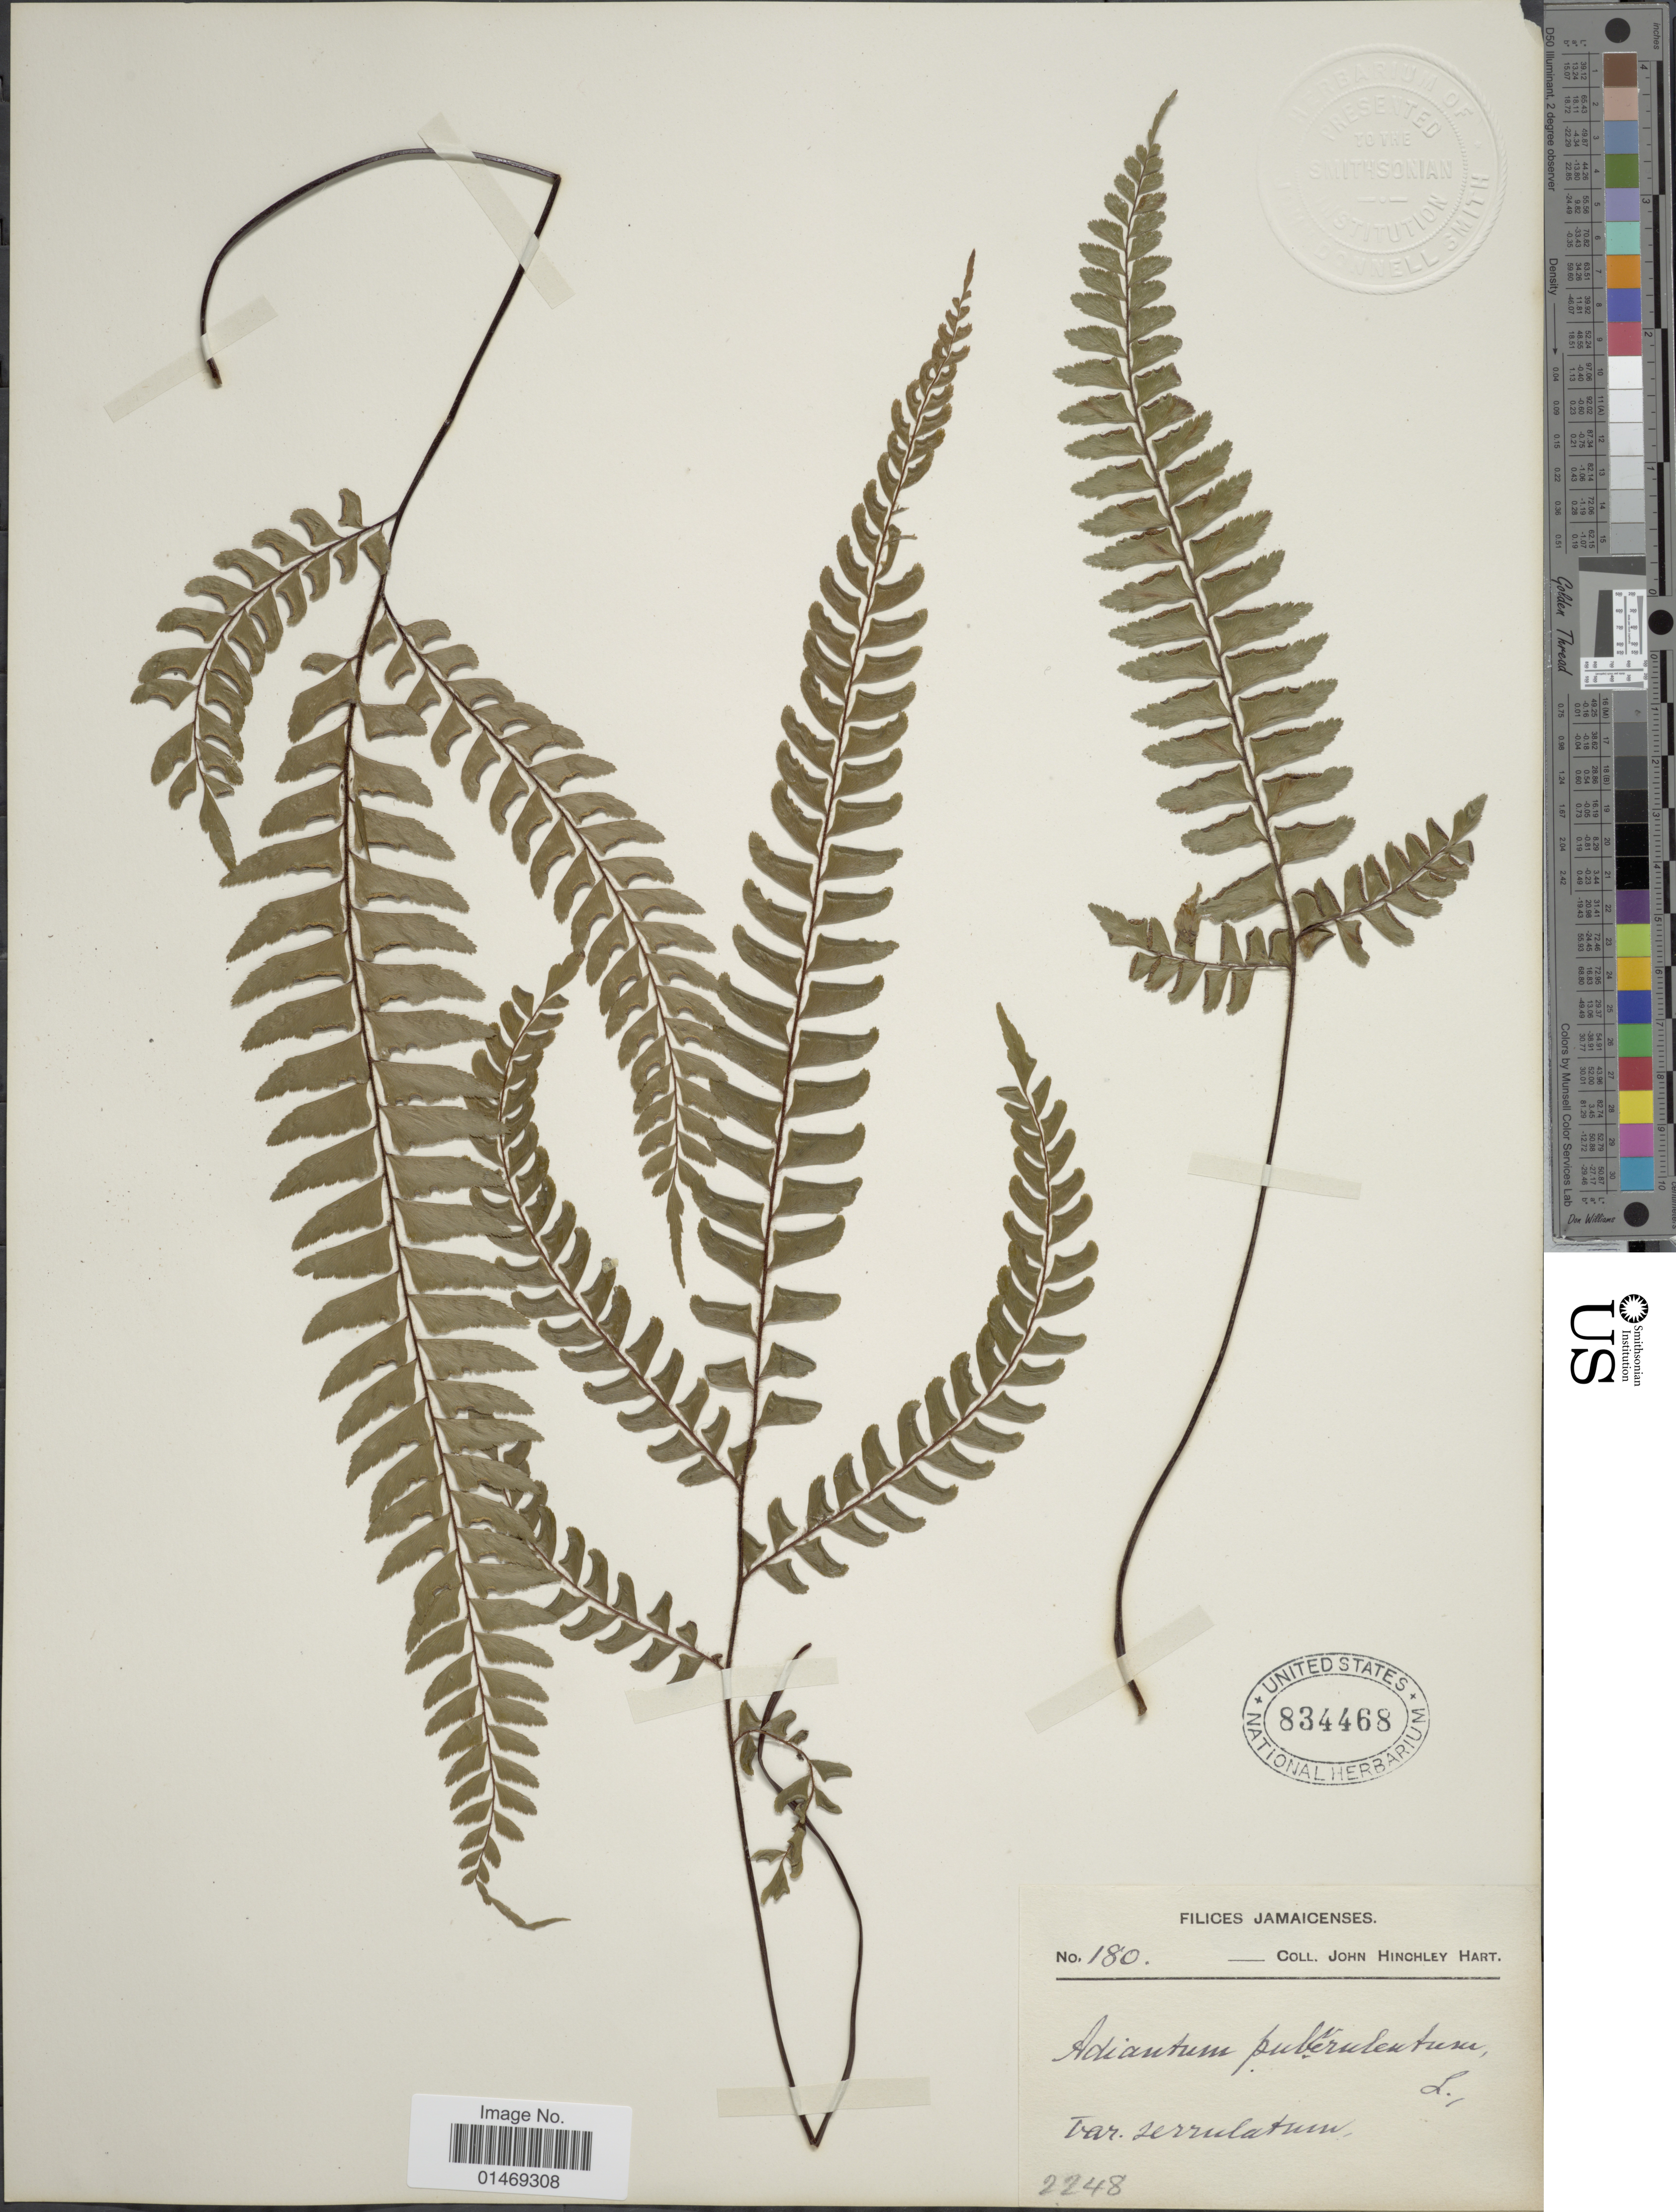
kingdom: Plantae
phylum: Tracheophyta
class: Polypodiopsida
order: Polypodiales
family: Pteridaceae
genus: Adiantum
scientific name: Adiantum pulverulentum var. caudatum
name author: Jenman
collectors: J. H. Hart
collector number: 180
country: Jamaica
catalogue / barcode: US 834468